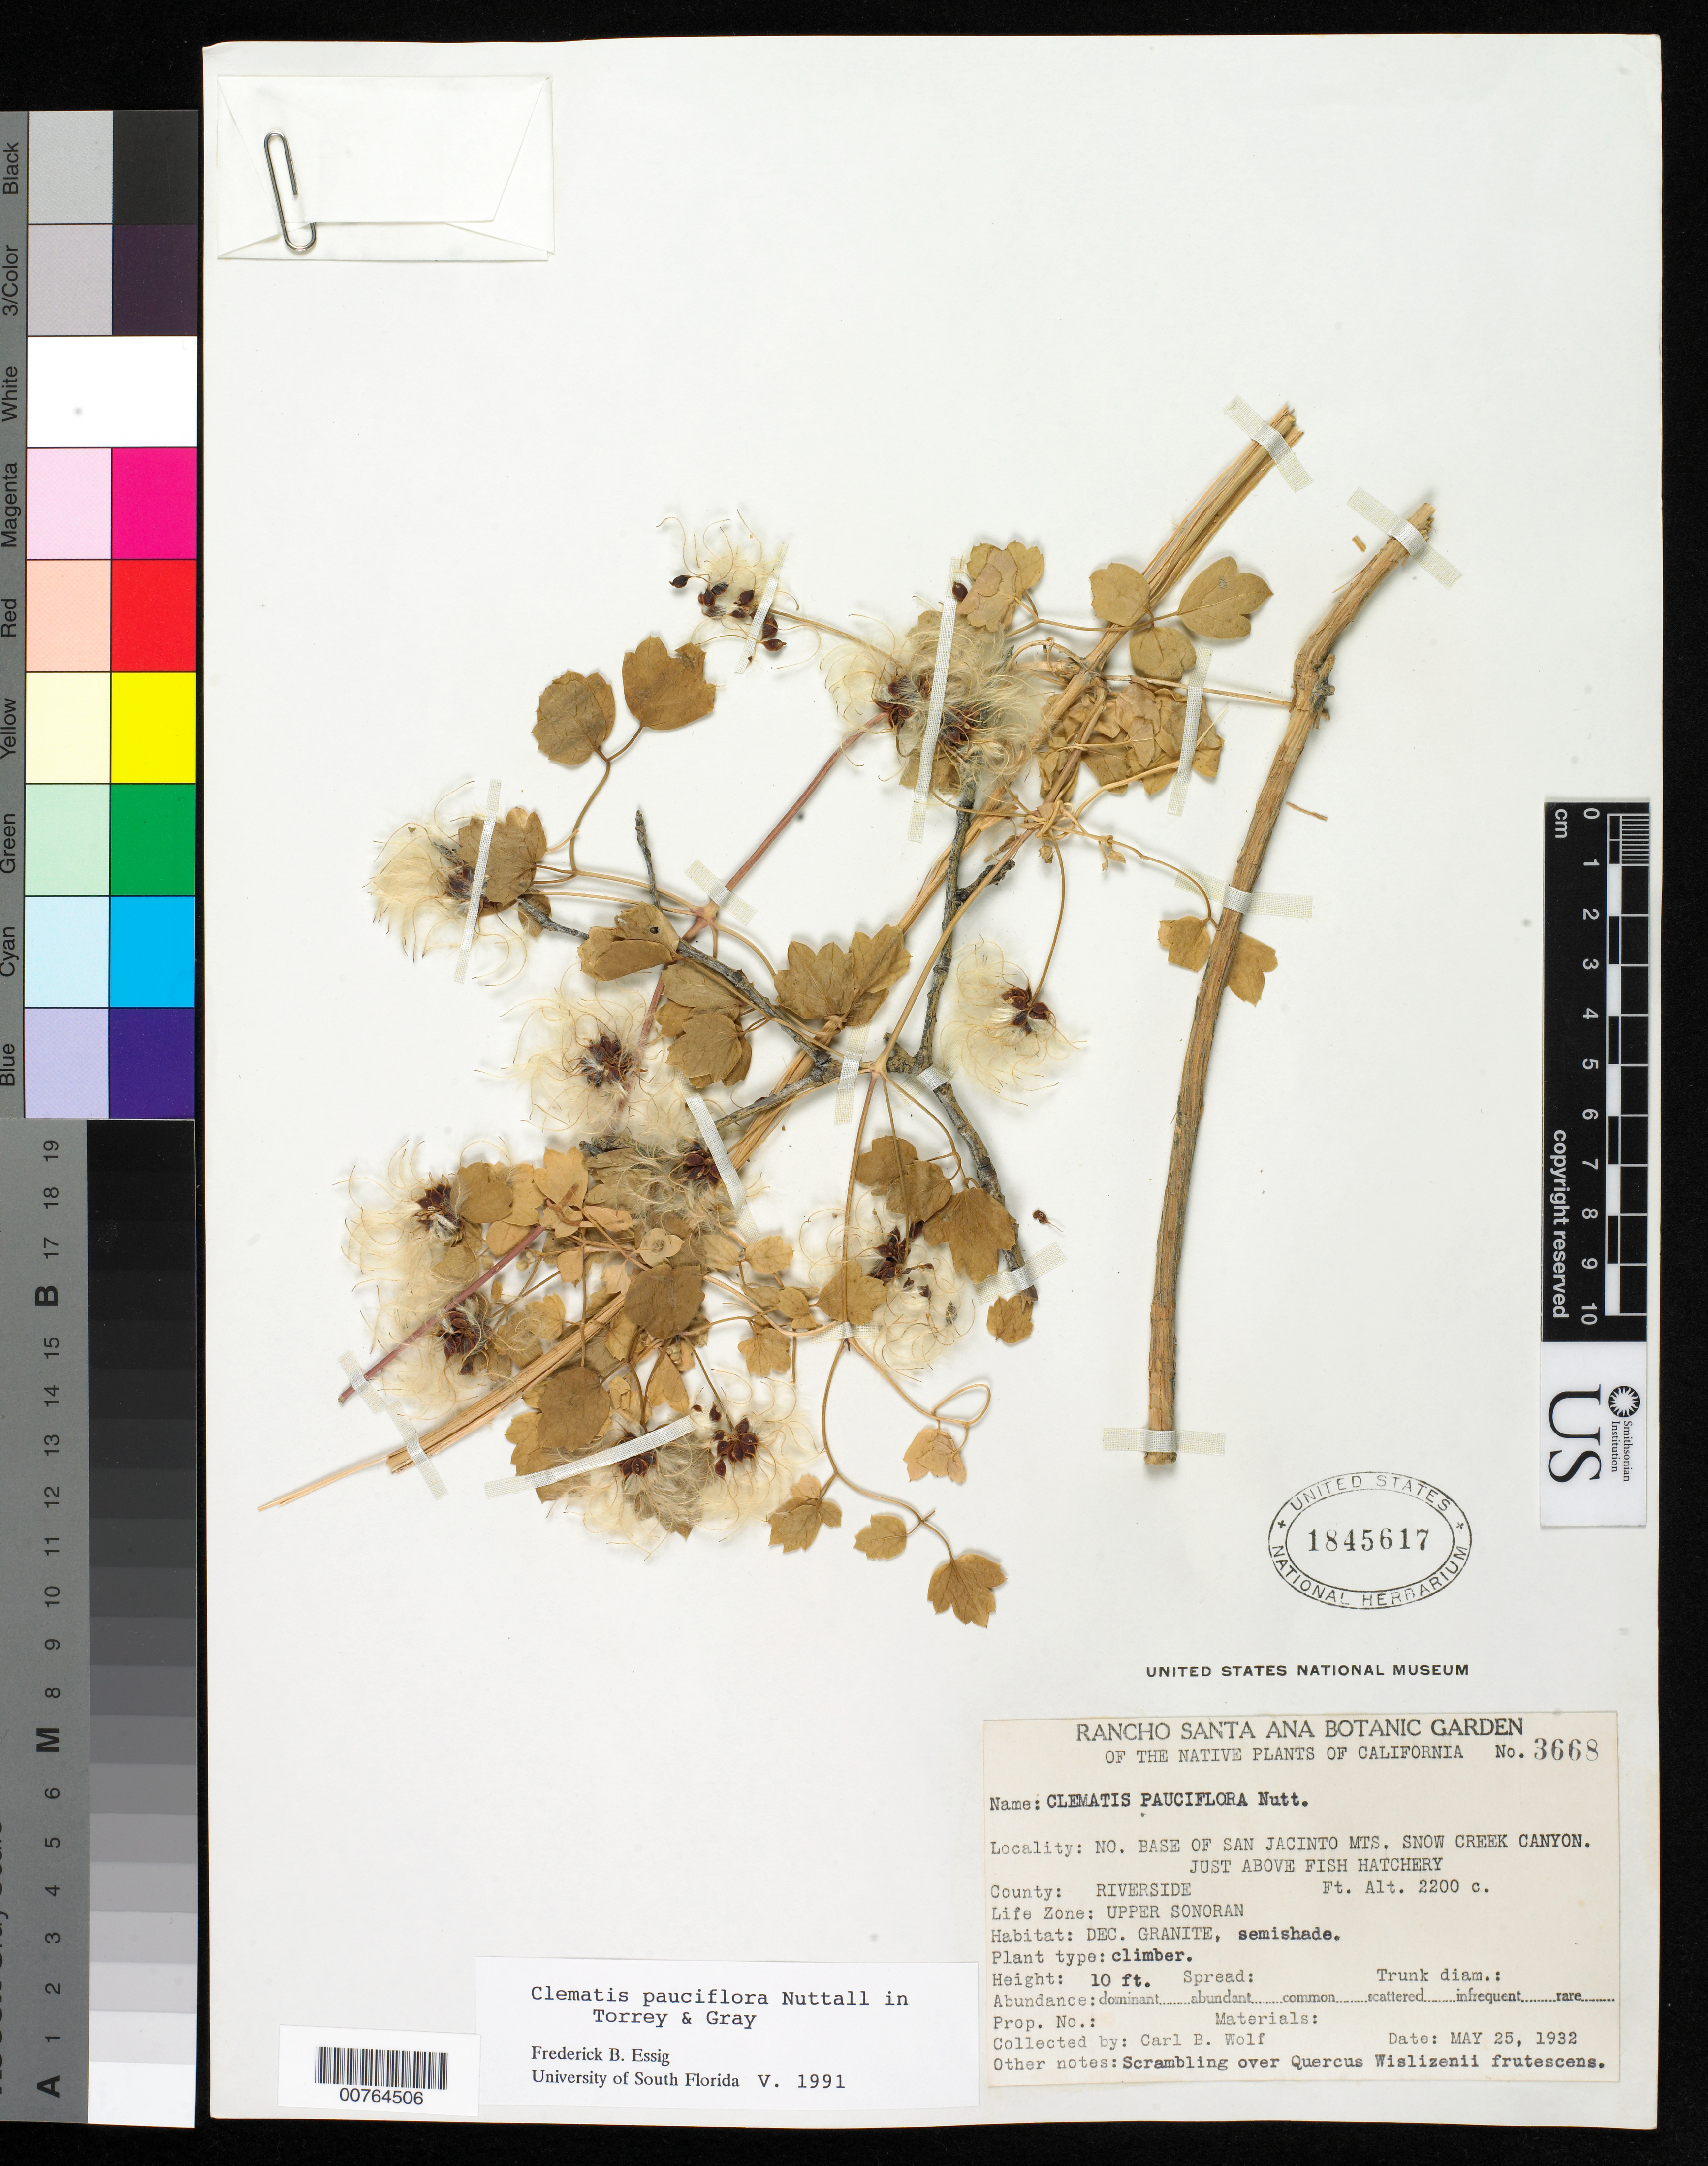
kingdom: Plantae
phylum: Tracheophyta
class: Magnoliopsida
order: Ranunculales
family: Ranunculaceae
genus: Clematis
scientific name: Clematis pauciflora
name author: Nutt. ex Torr. & A. Gray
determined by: Essig, Frederick B.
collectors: C. B. Wolf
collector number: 3668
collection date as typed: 25 May 1932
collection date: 1932-05-25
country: United States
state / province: California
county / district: Riverside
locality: No. base of San Jacinto Mts. Snow Creek Canyon. Just above fish hatchery.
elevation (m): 671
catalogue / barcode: US 1845617